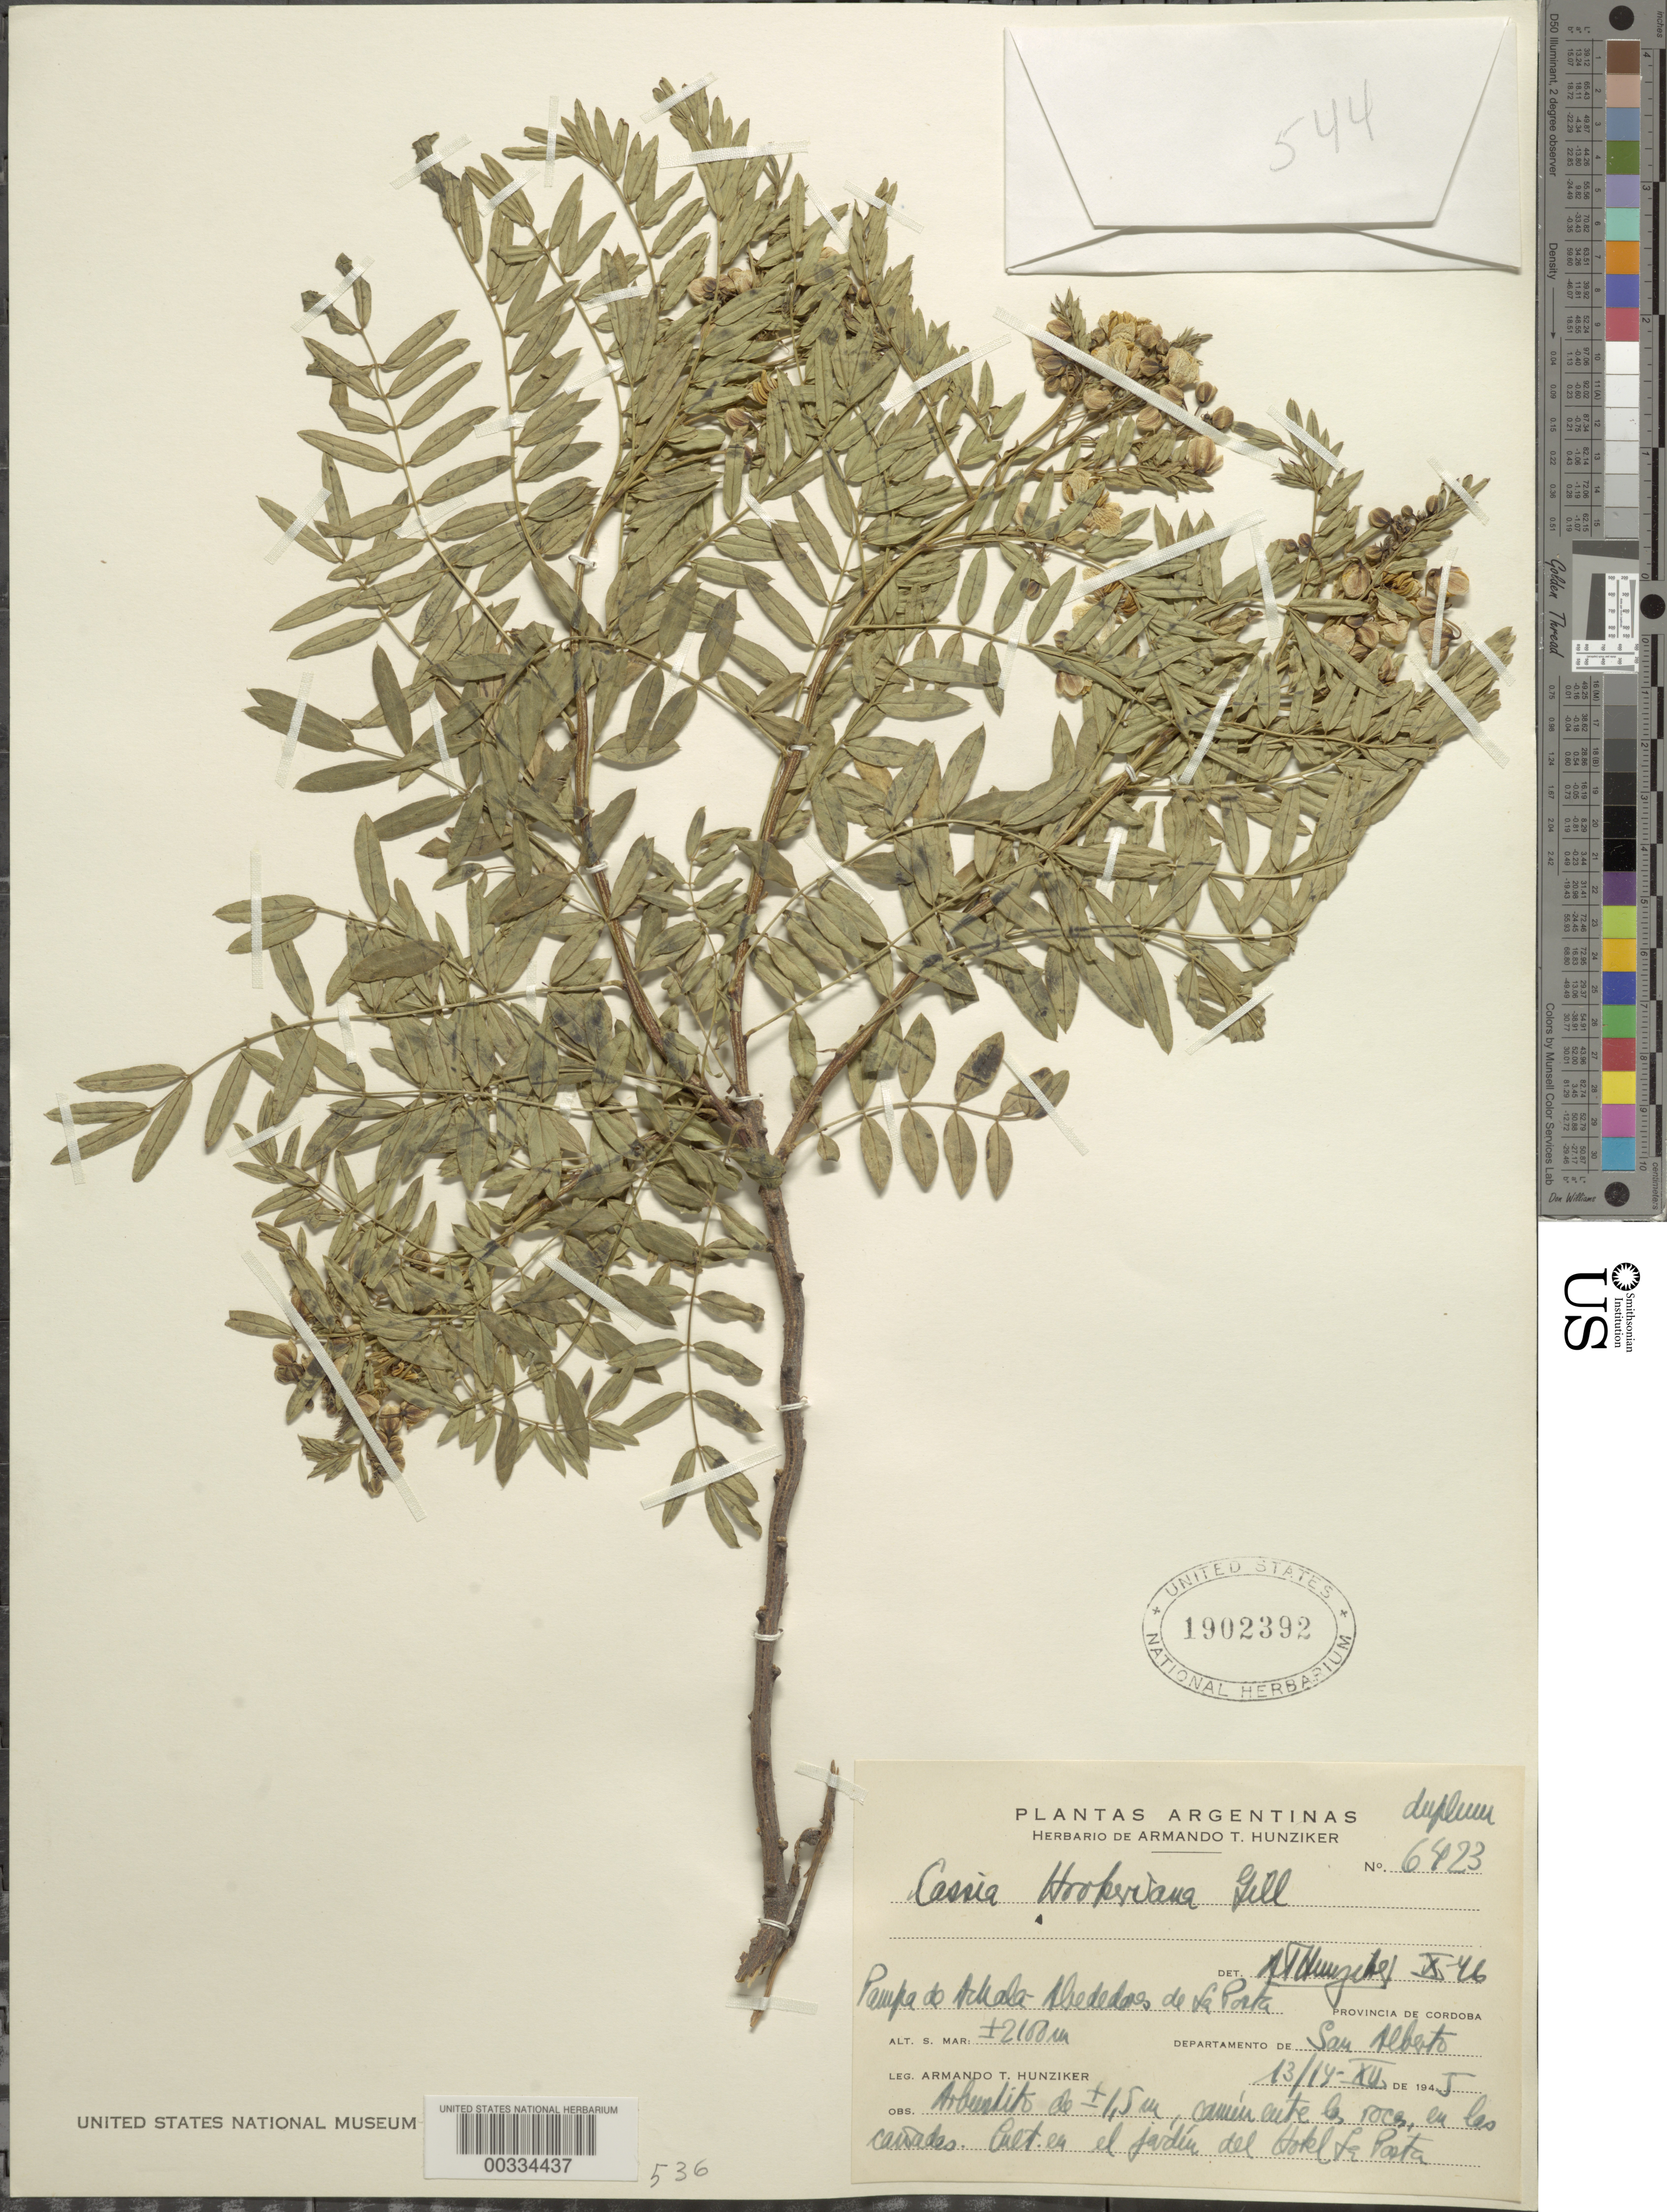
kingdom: Plantae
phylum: Tracheophyta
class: Magnoliopsida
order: Fabales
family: Fabaceae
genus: Senna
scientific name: Senna hookeriana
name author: Vatke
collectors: A. T. Hunziker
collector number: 6423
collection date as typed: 13 Dec 1945 and 14 Dec 1945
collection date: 1945-12-13,1945-12-14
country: Argentina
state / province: Córdoba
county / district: San Alberto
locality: Walk between the rocks in the canades; Pampa de Achala Abededores de la Porta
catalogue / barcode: US 1902392